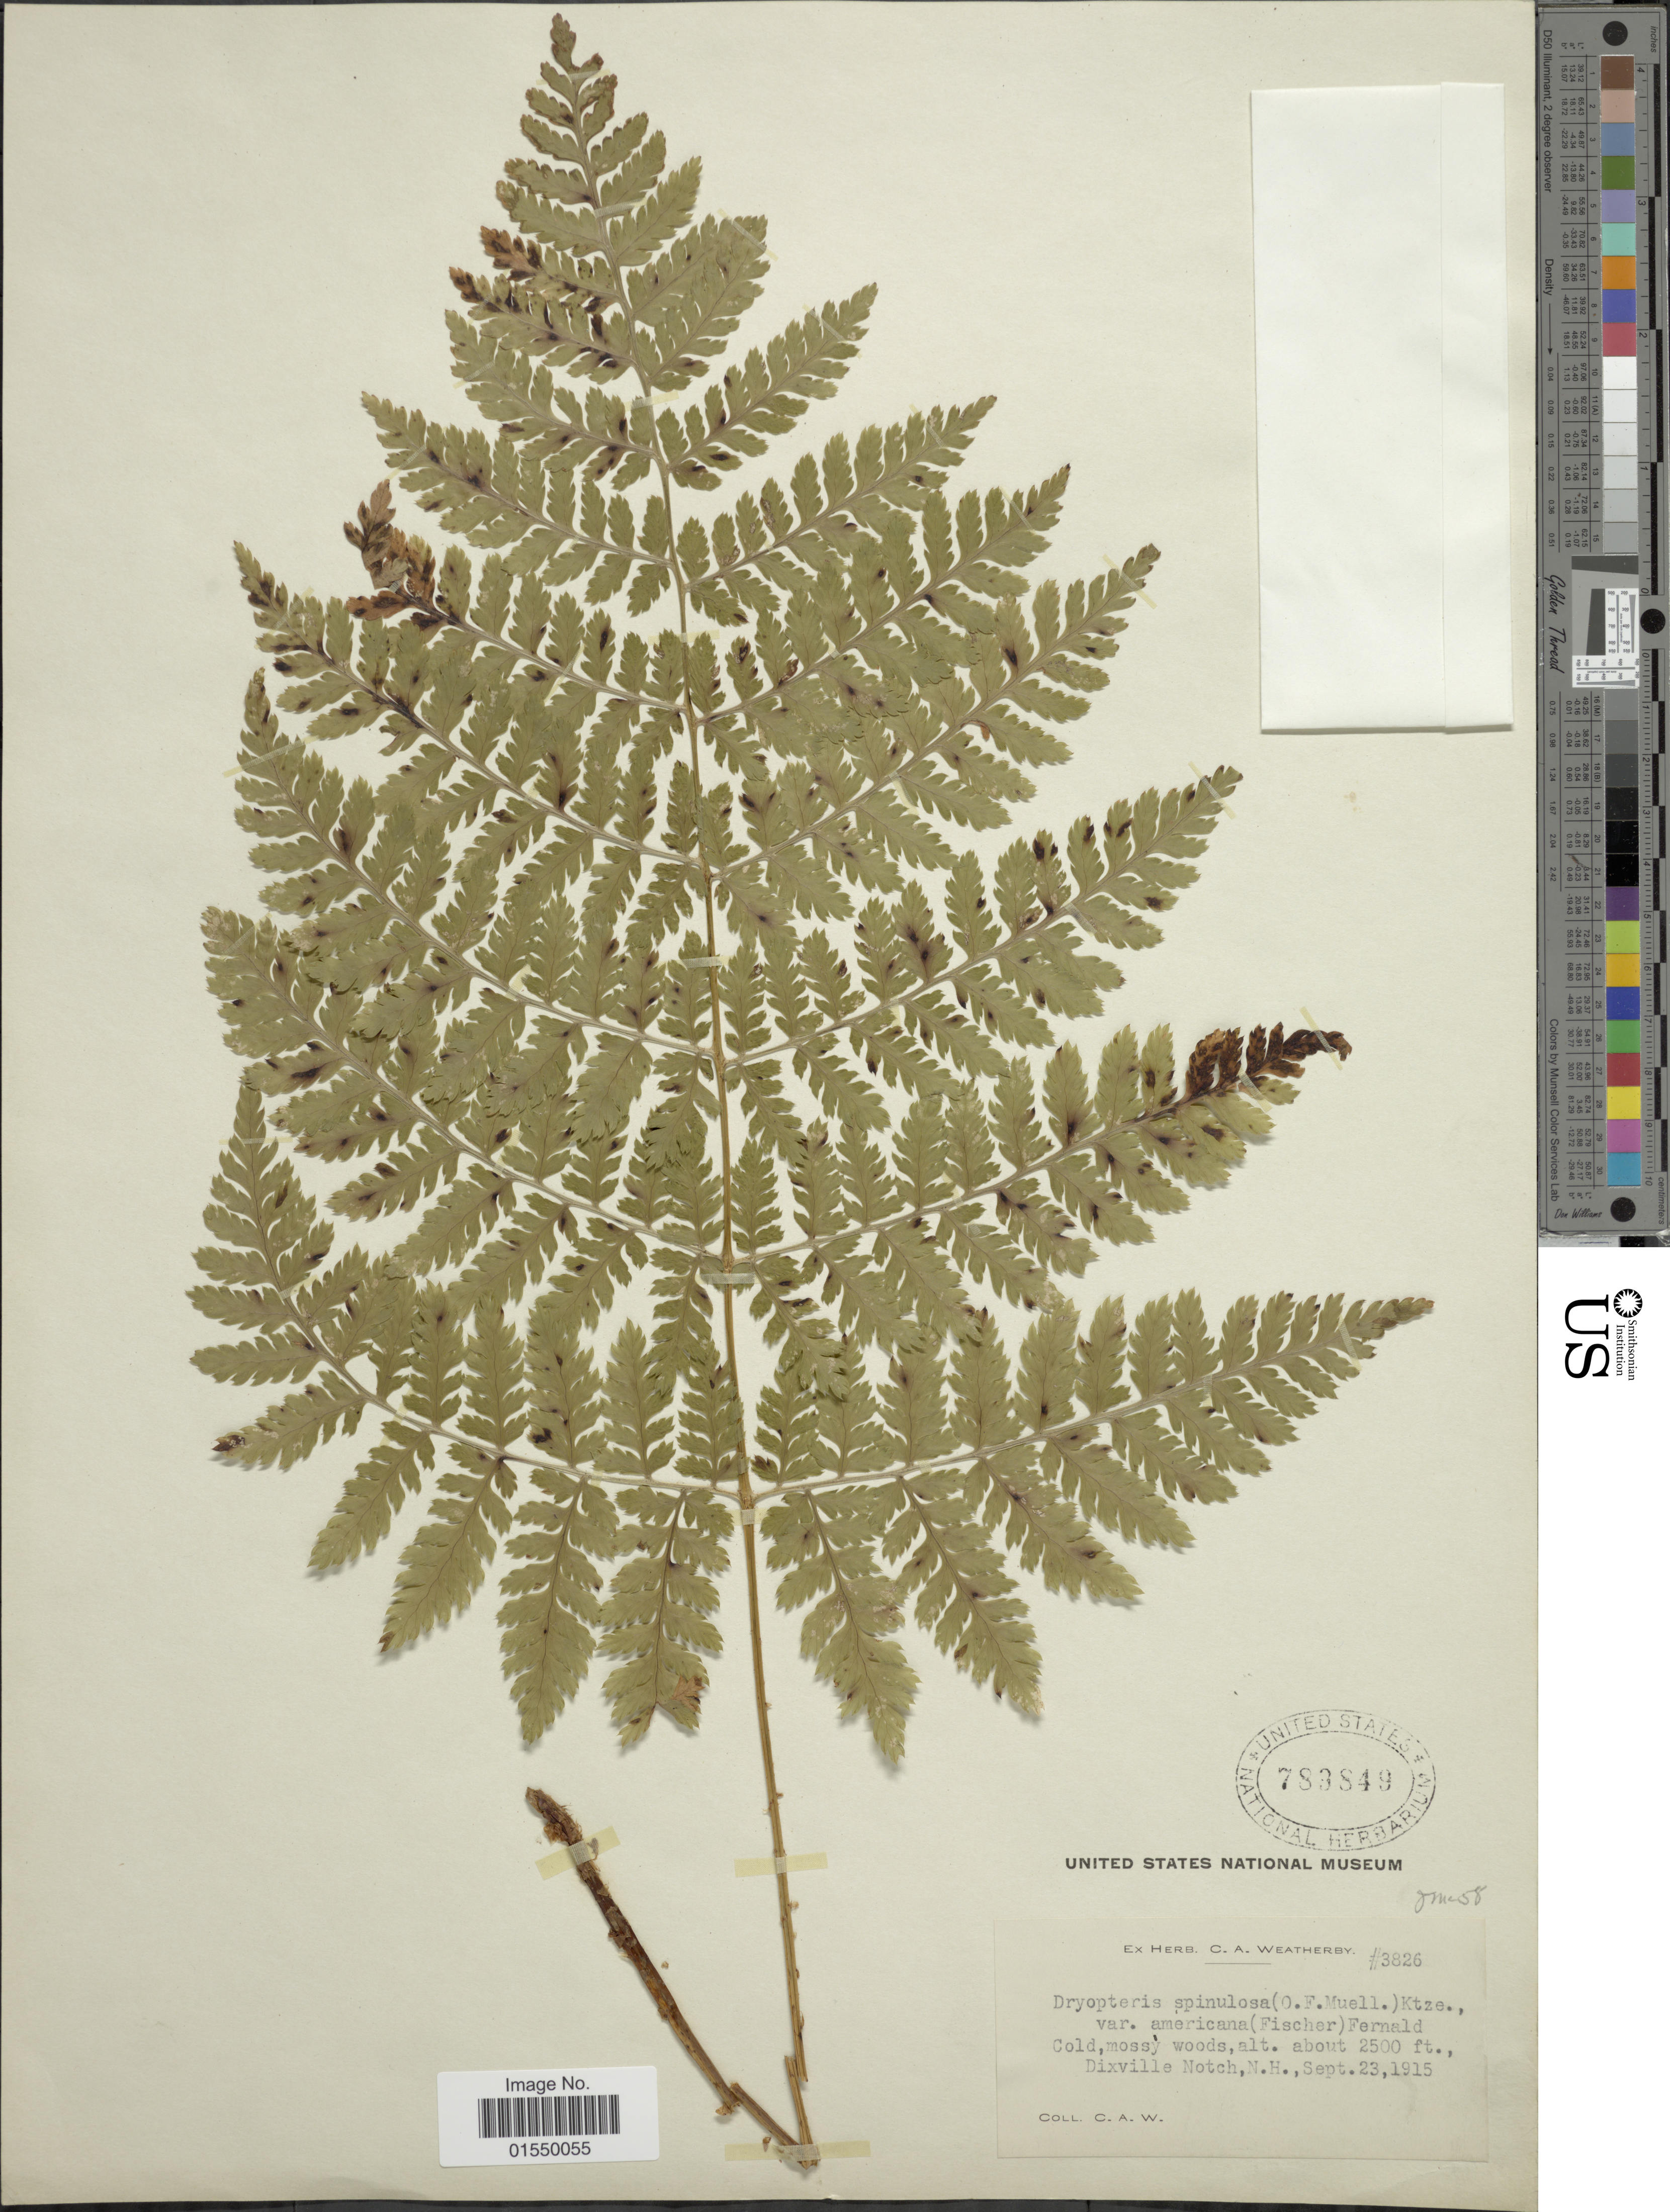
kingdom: Plantae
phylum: Tracheophyta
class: Polypodiopsida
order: Polypodiales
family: Dryopteridaceae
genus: Dryopteris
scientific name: Dryopteris campyloptera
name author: Clarkson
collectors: C. A. Weatherby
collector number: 3826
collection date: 1915-09-23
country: United States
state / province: New Hampshire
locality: Dixville Notch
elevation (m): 762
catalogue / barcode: US 788849